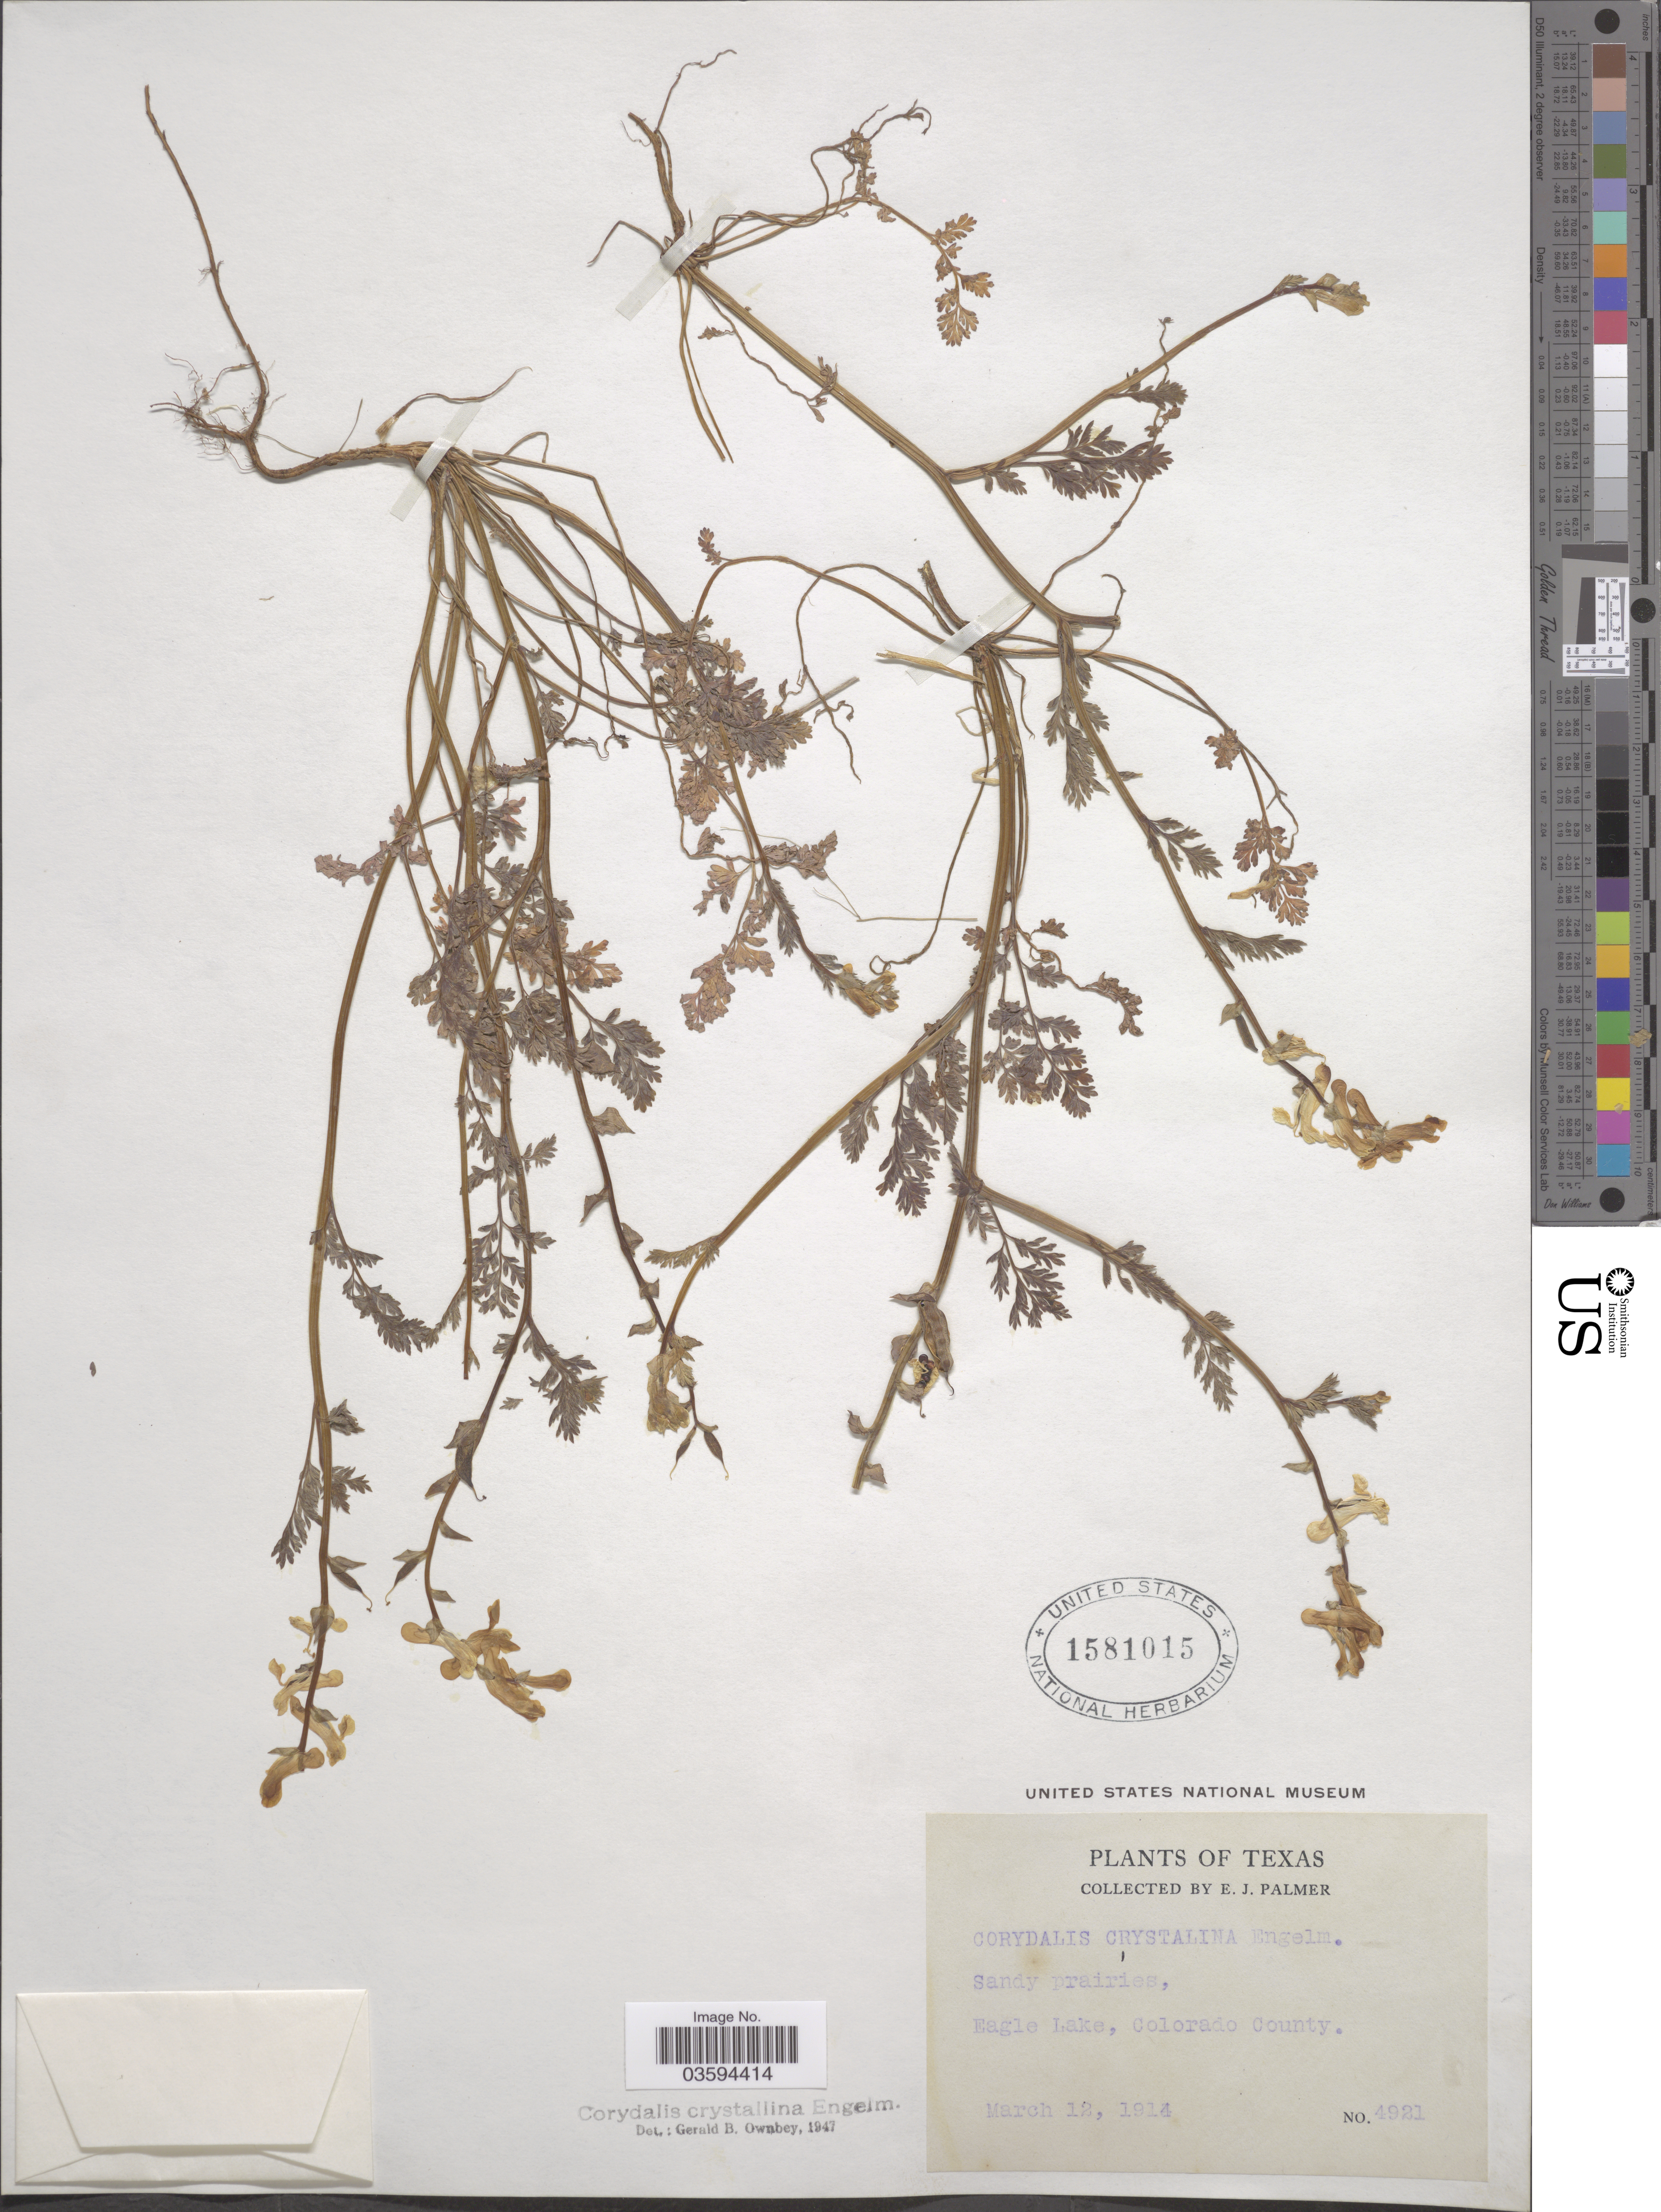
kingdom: Plantae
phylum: Tracheophyta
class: Magnoliopsida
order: Ranunculales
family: Papaveraceae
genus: Corydalis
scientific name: Corydalis crystallina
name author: (Engelm. ex A. Gray) Torr. & A. Gray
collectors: E. J. Palmer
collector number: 4921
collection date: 1914-03-12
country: United States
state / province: Texas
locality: Eagle Lake, Colorado County.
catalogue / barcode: US 1581015